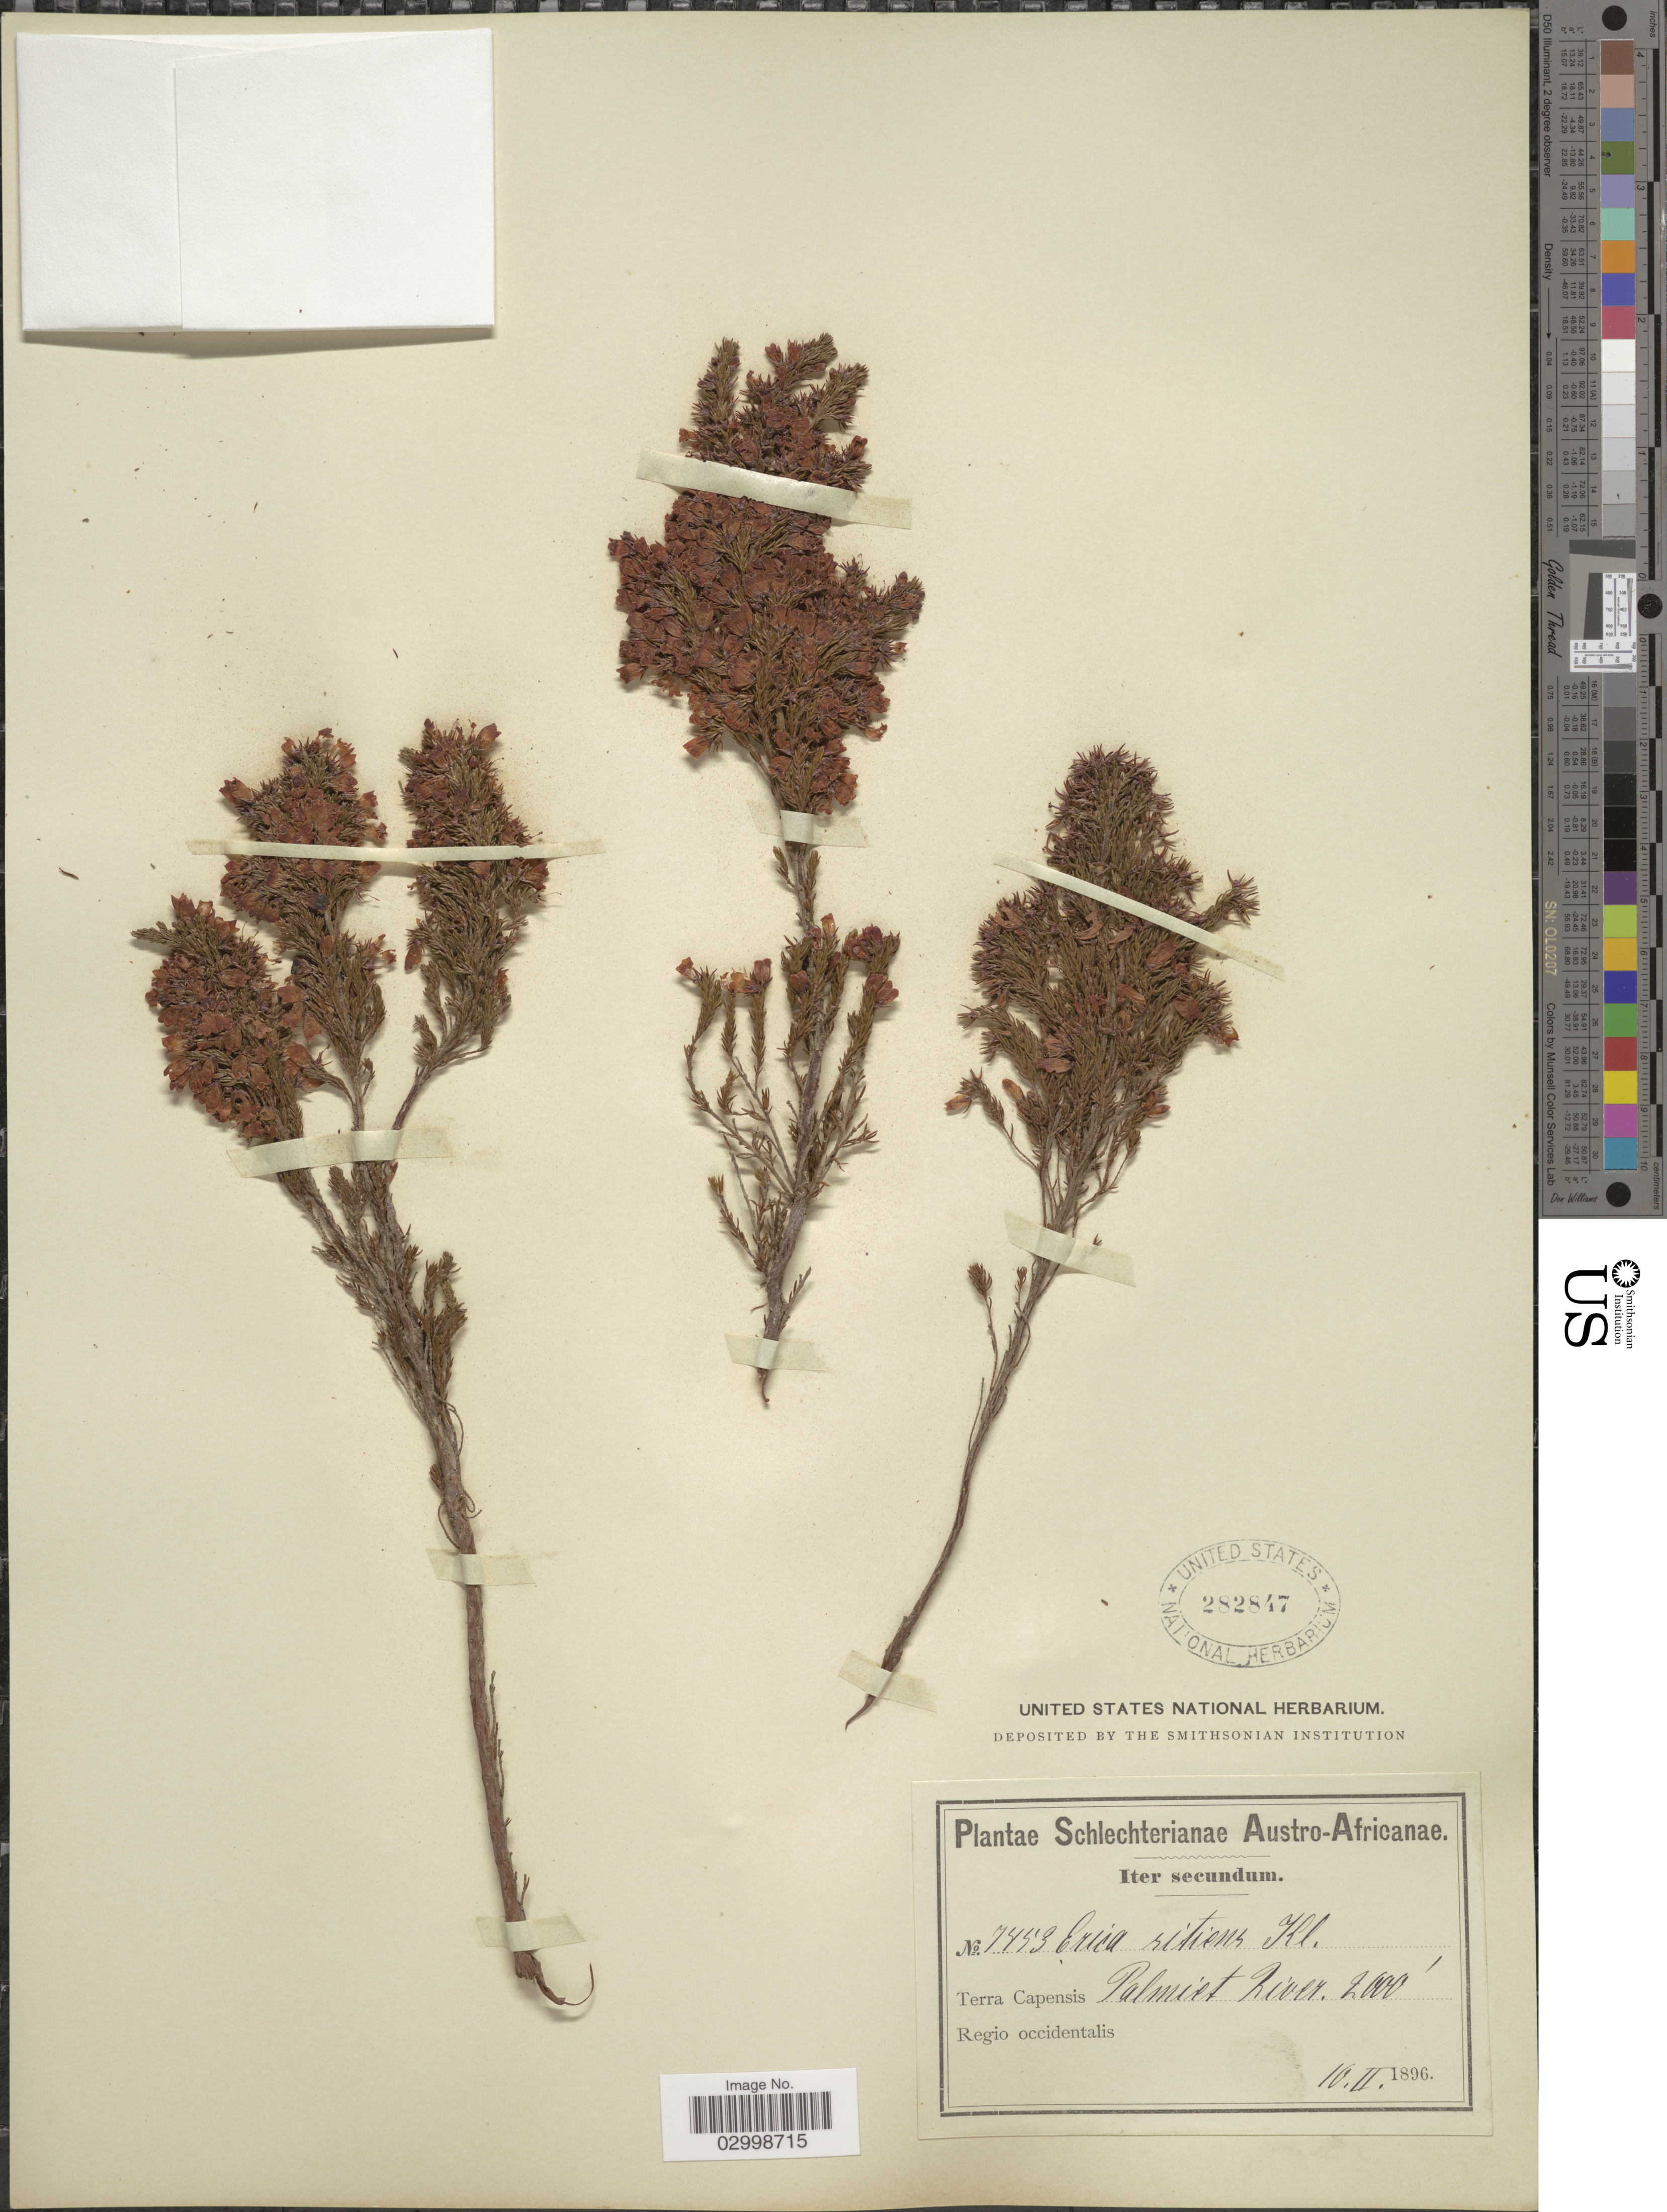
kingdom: Plantae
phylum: Tracheophyta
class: Magnoliopsida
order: Ericales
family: Ericaceae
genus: Erica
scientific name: Erica sitiens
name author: Klotzsch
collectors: Schlechter, --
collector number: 7453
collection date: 1896-02-10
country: South Africa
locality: Austro-Africanae. Terra Capensis. Palmiet River. Regio occidentalis.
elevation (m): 610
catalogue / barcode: US 282847